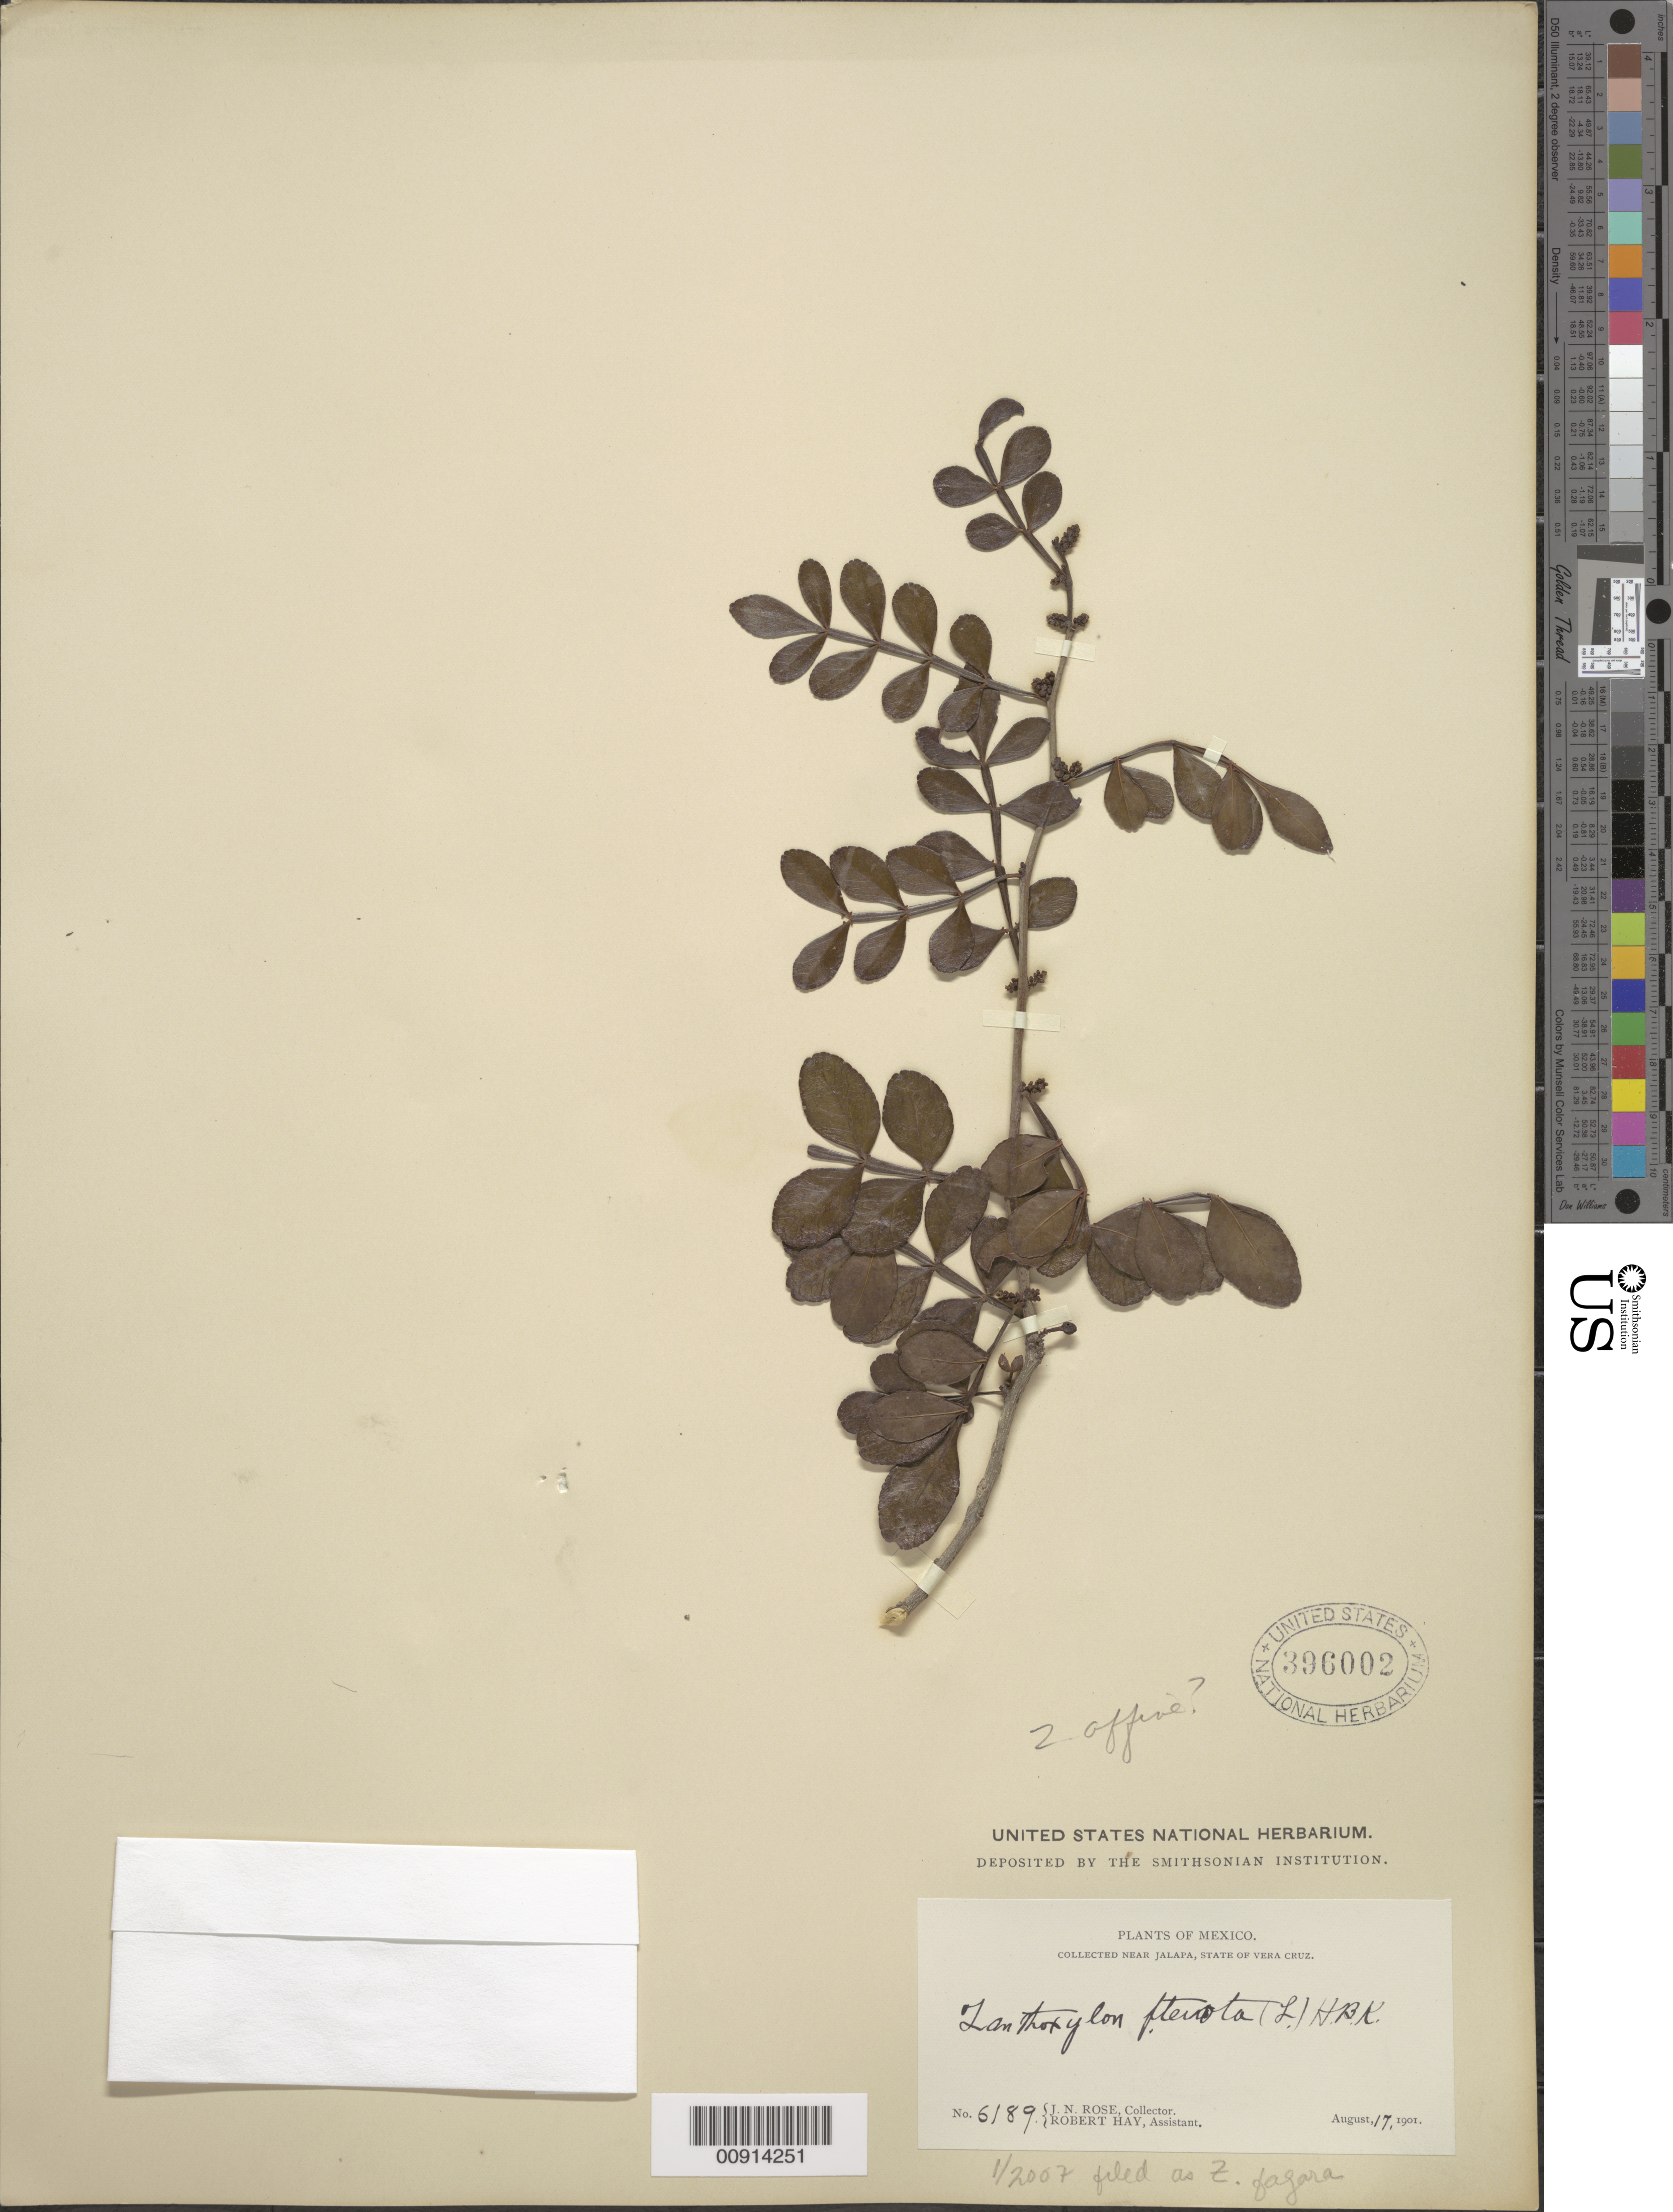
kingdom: Plantae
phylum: Tracheophyta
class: Magnoliopsida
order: Sapindales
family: Rutaceae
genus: Zanthoxylum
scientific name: Zanthoxylum fagara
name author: (L.) Sarg.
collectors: J. N. Rose & R. Hay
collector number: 6189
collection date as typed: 17 Aug 1901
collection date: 1901-08-17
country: Mexico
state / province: Veracruz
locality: Near Jalapa, Veracruz.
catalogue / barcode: US 396002